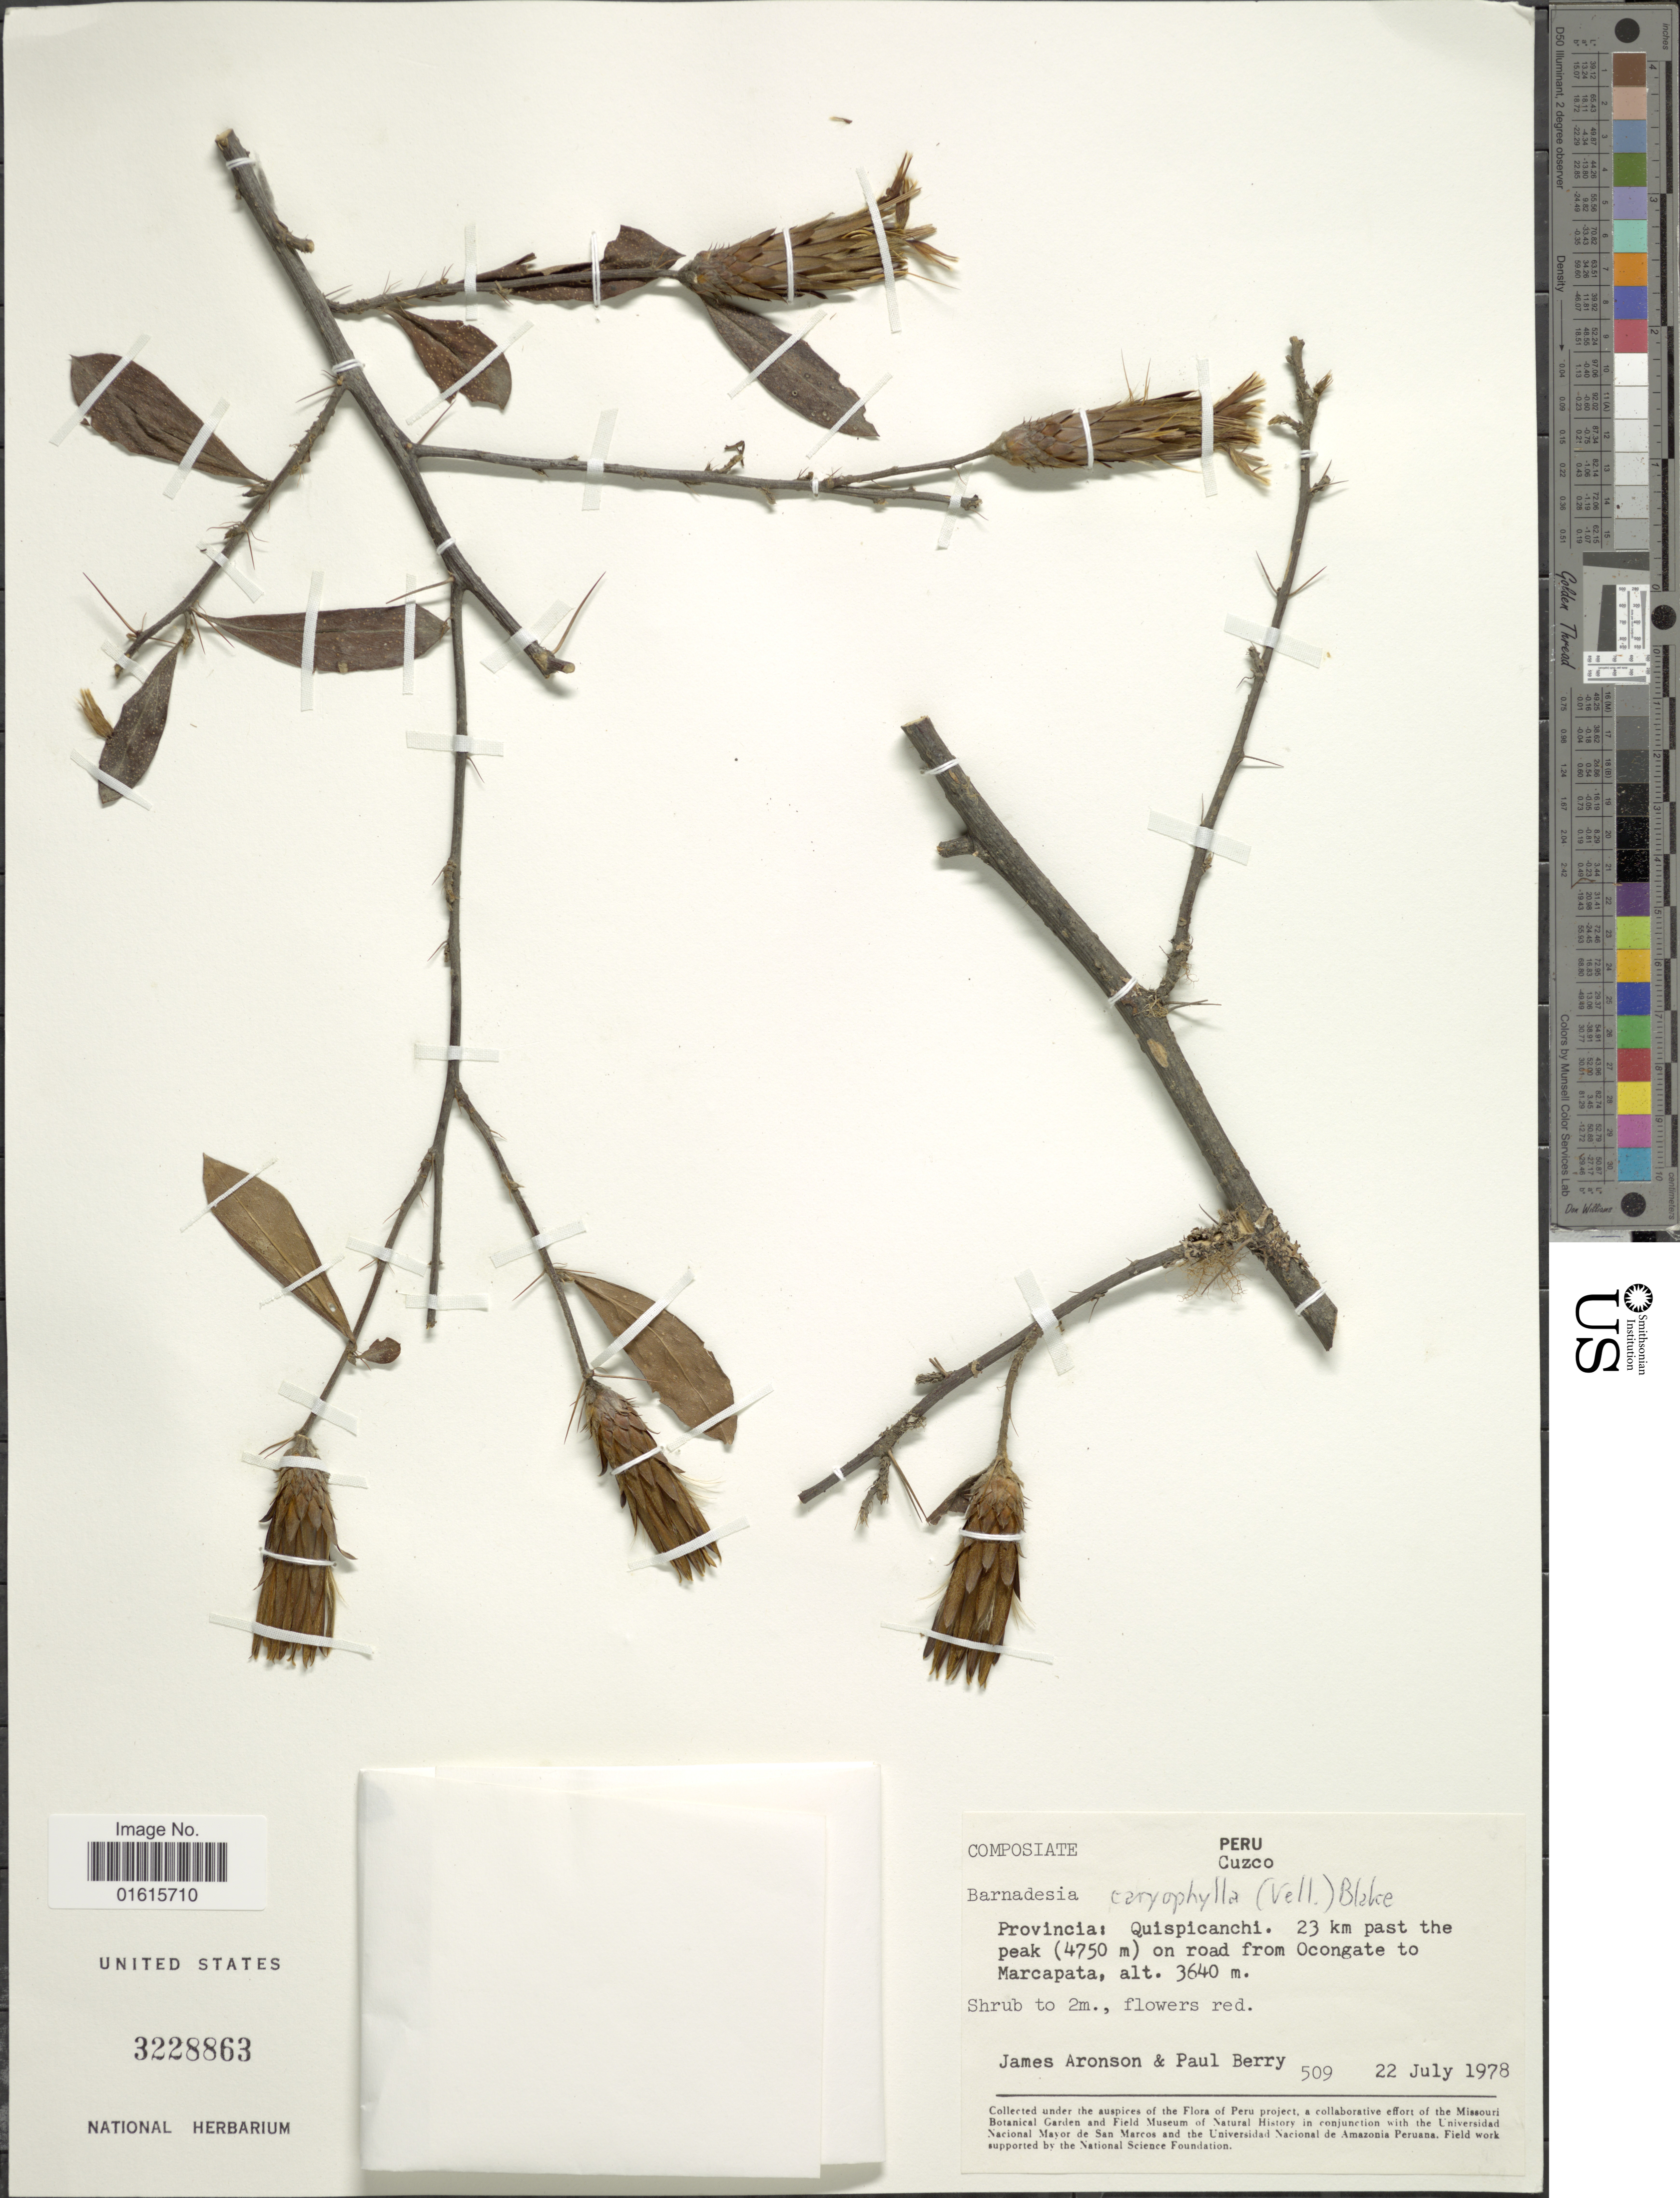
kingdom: Plantae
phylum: Tracheophyta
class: Magnoliopsida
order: Asterales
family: Asteraceae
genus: Barnadesia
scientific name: Barnadesia caryophylla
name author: (Vell.) S.F. Blake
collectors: J. Aronson & P. E. Berry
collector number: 509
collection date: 1978-07-22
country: Peru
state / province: Cusco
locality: Provincia: Quispicanchi. 23 km past the peak (4750m) on road from Ocongate to Marcapata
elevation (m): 3460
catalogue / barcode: US 3228863